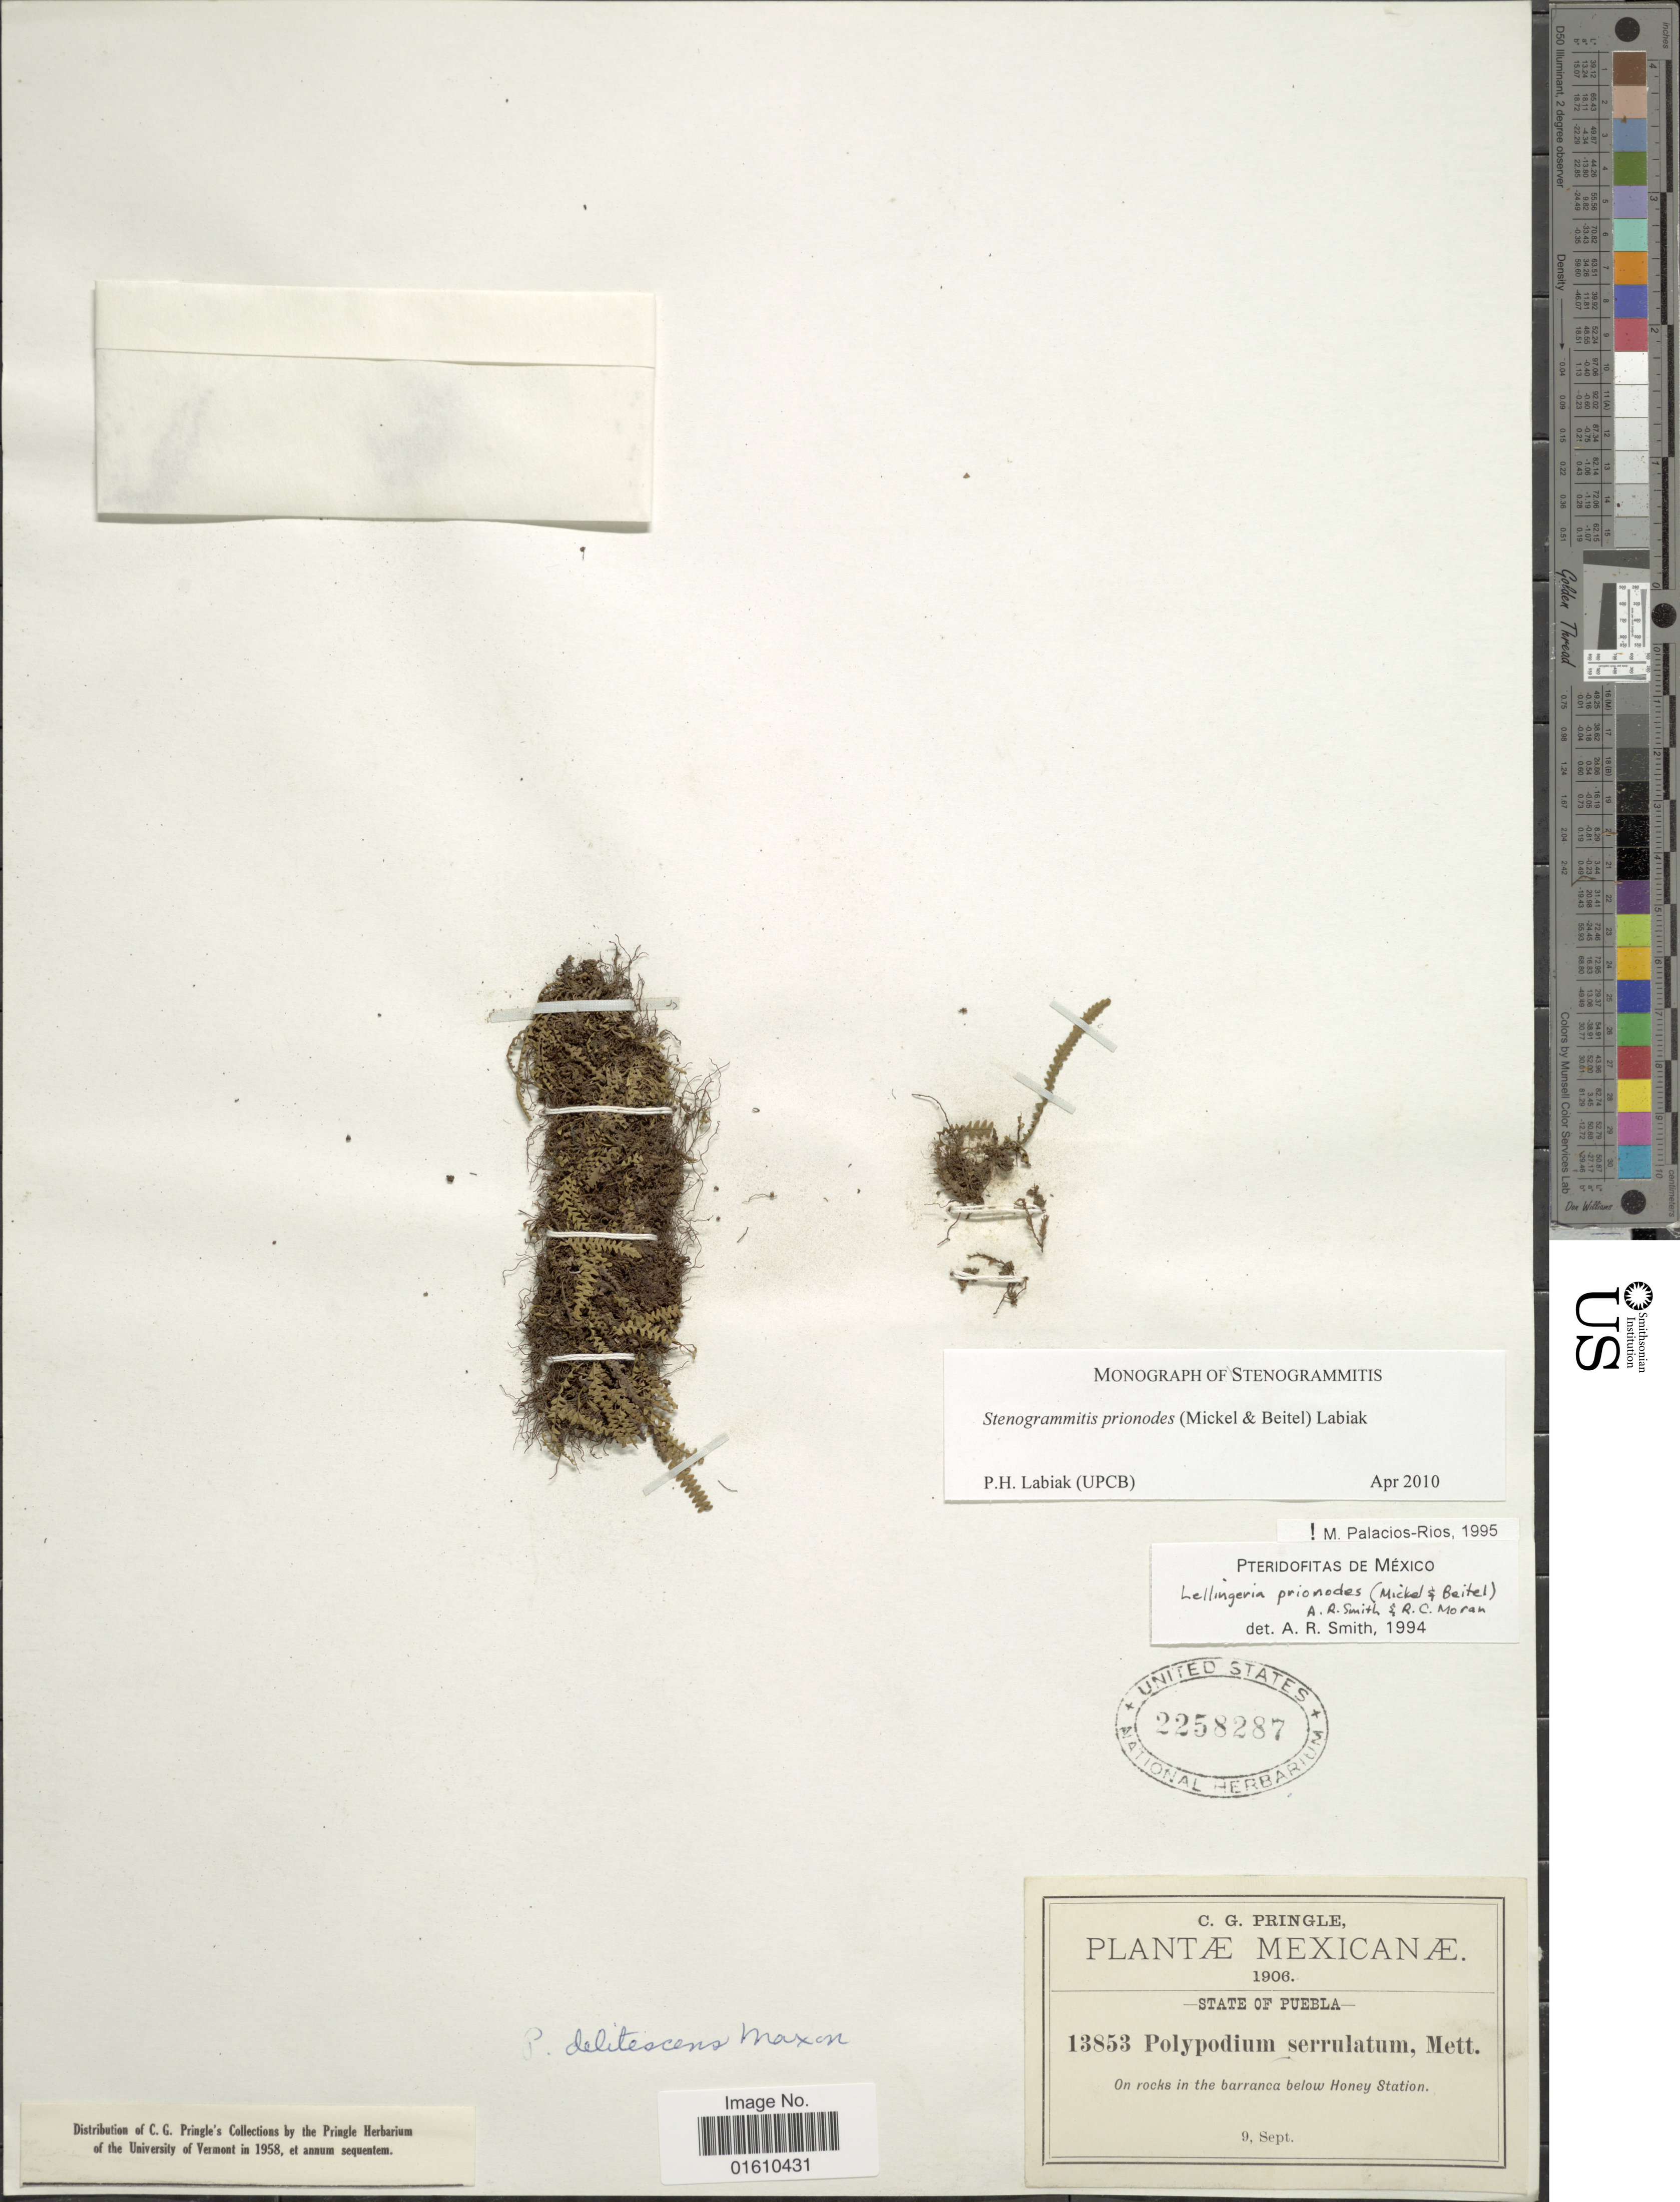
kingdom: Plantae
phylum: Tracheophyta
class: Polypodiopsida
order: Polypodiales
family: Polypodiaceae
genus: Stenogrammitis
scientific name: Stenogrammitis prionodes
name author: (Mickel & Beitel) Labiak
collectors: C. G. Pringle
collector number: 13853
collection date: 1906-09-09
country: Mexico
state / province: Puebla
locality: On rocks in the barranca below Honey Station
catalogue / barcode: US 2258287